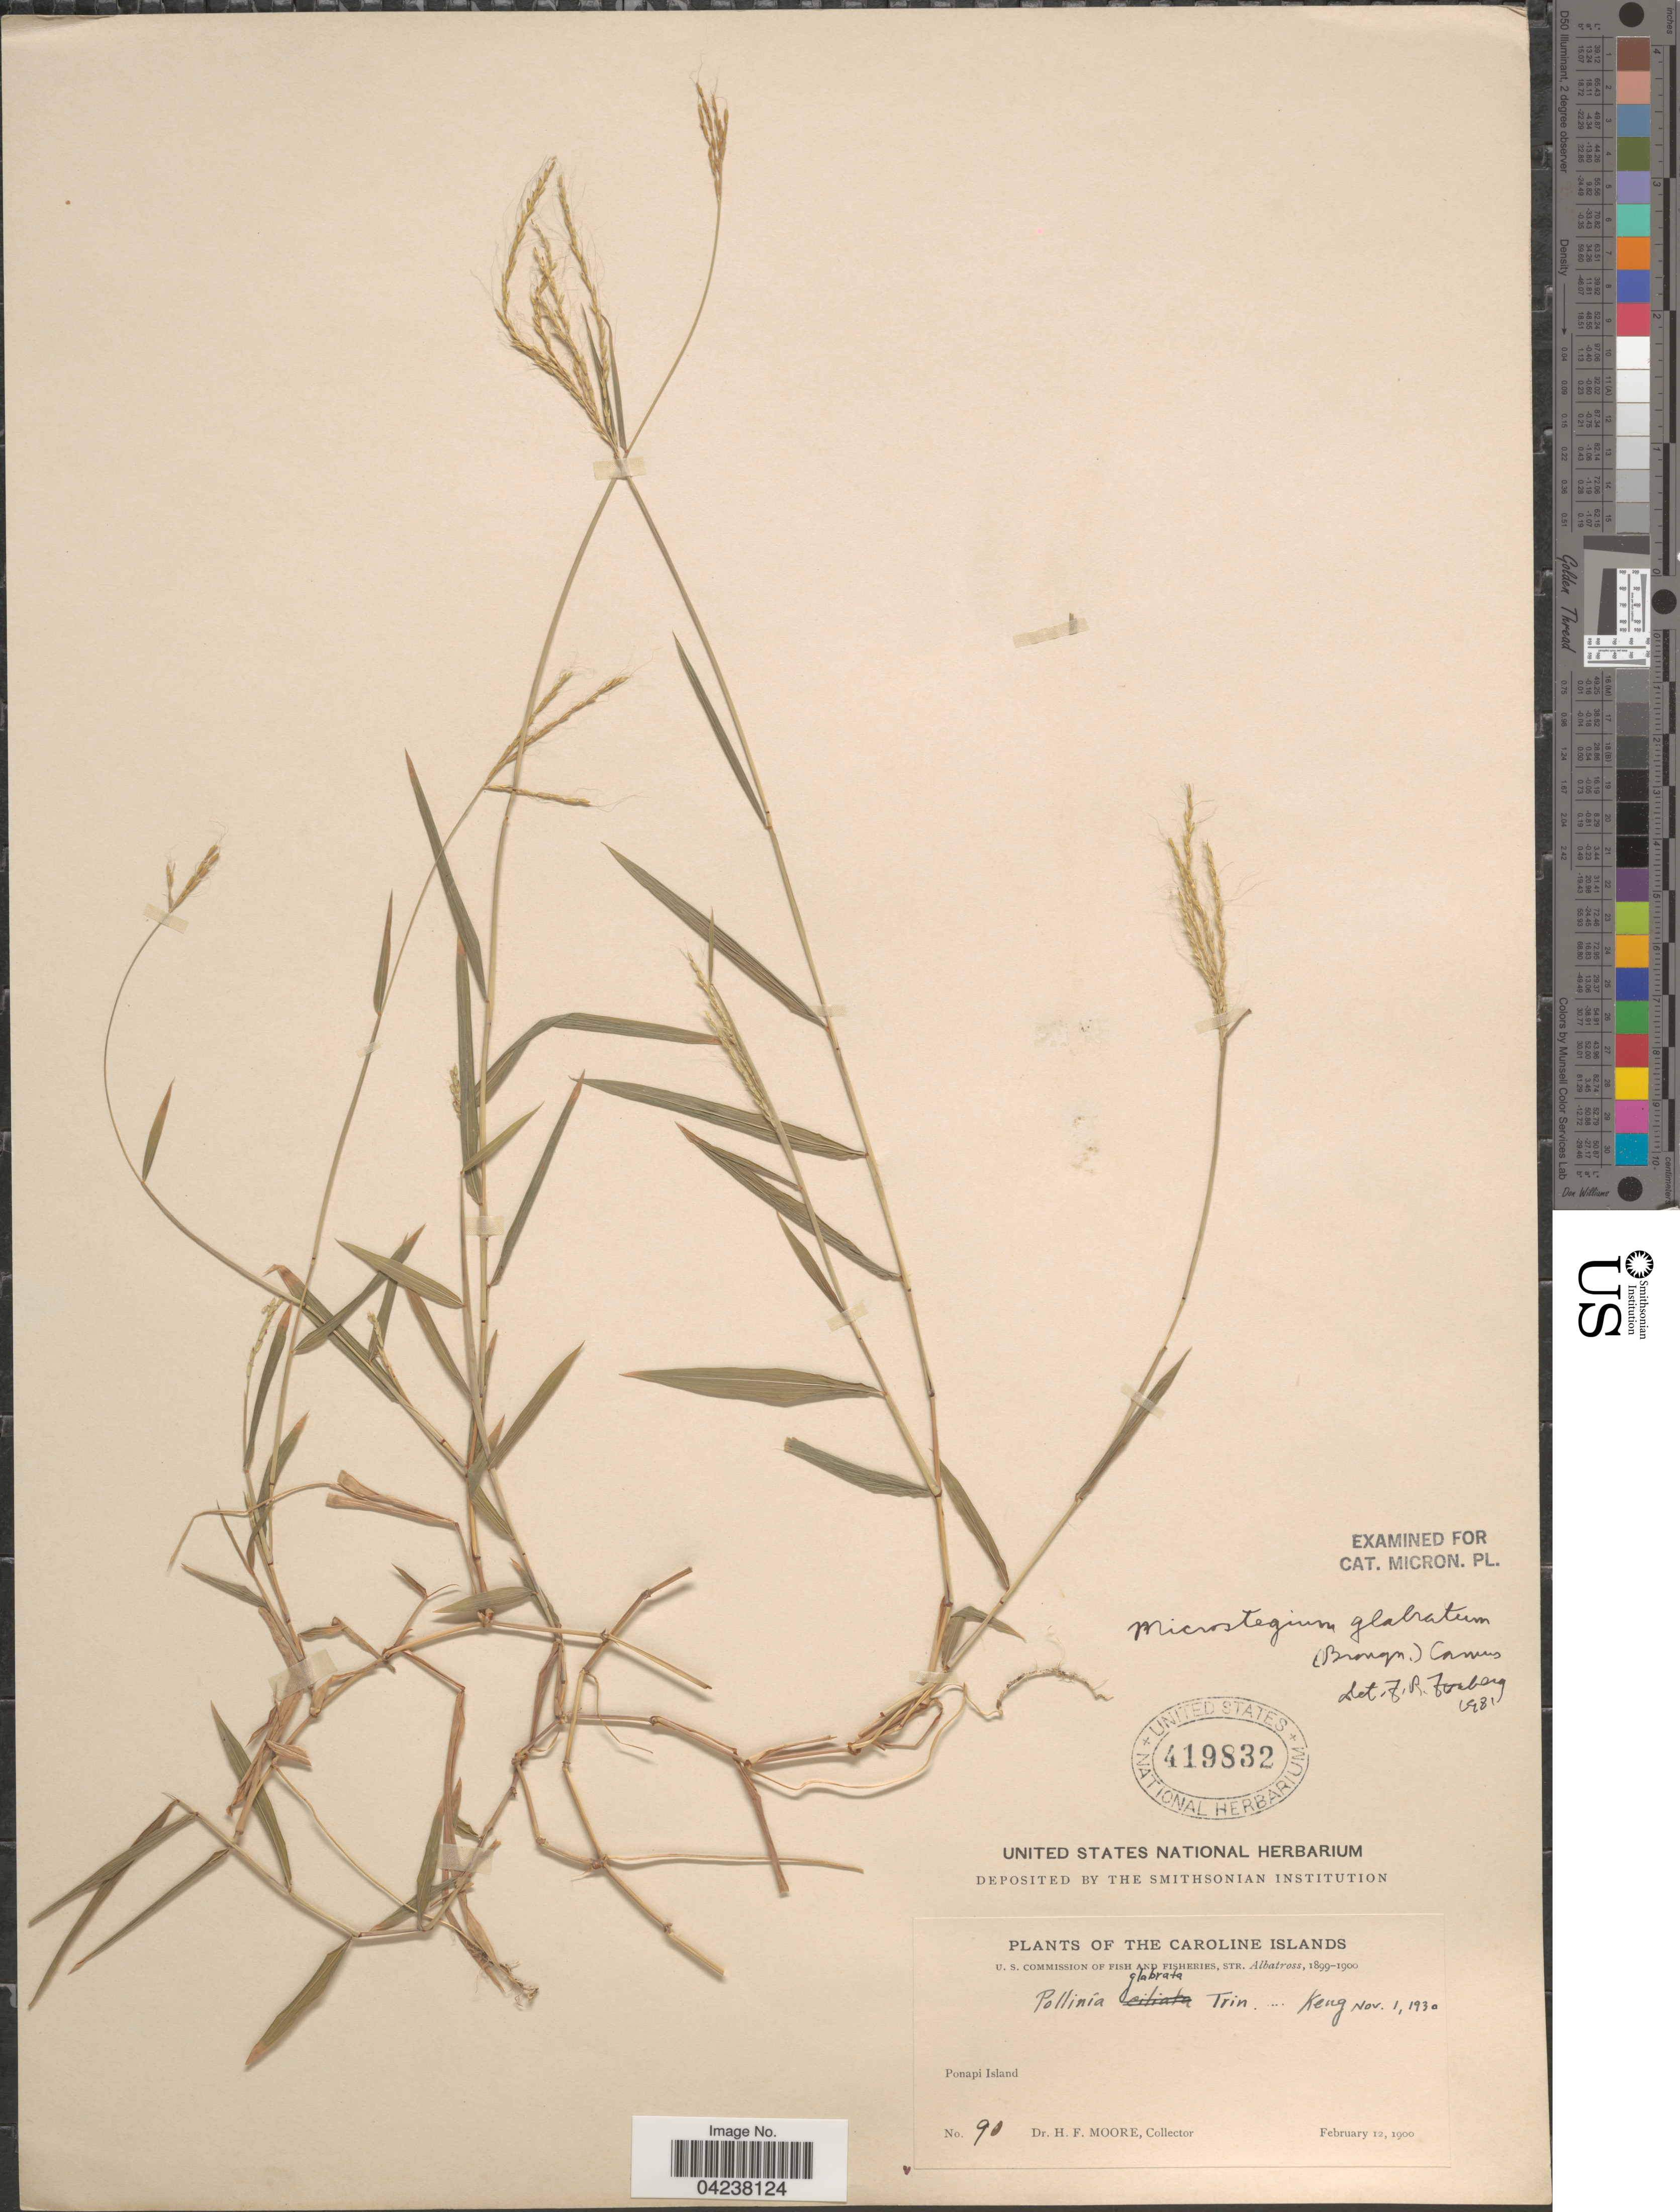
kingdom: Plantae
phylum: Tracheophyta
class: Liliopsida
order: Poales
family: Poaceae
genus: Microstegium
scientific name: Microstegium glabratum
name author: (Trin.) Camus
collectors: H. F. Moore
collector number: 90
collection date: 1900-02-12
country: Micronesia, Federated States of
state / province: Pohnpei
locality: Caroline Islands. Ponapi Island.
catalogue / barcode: US 419832